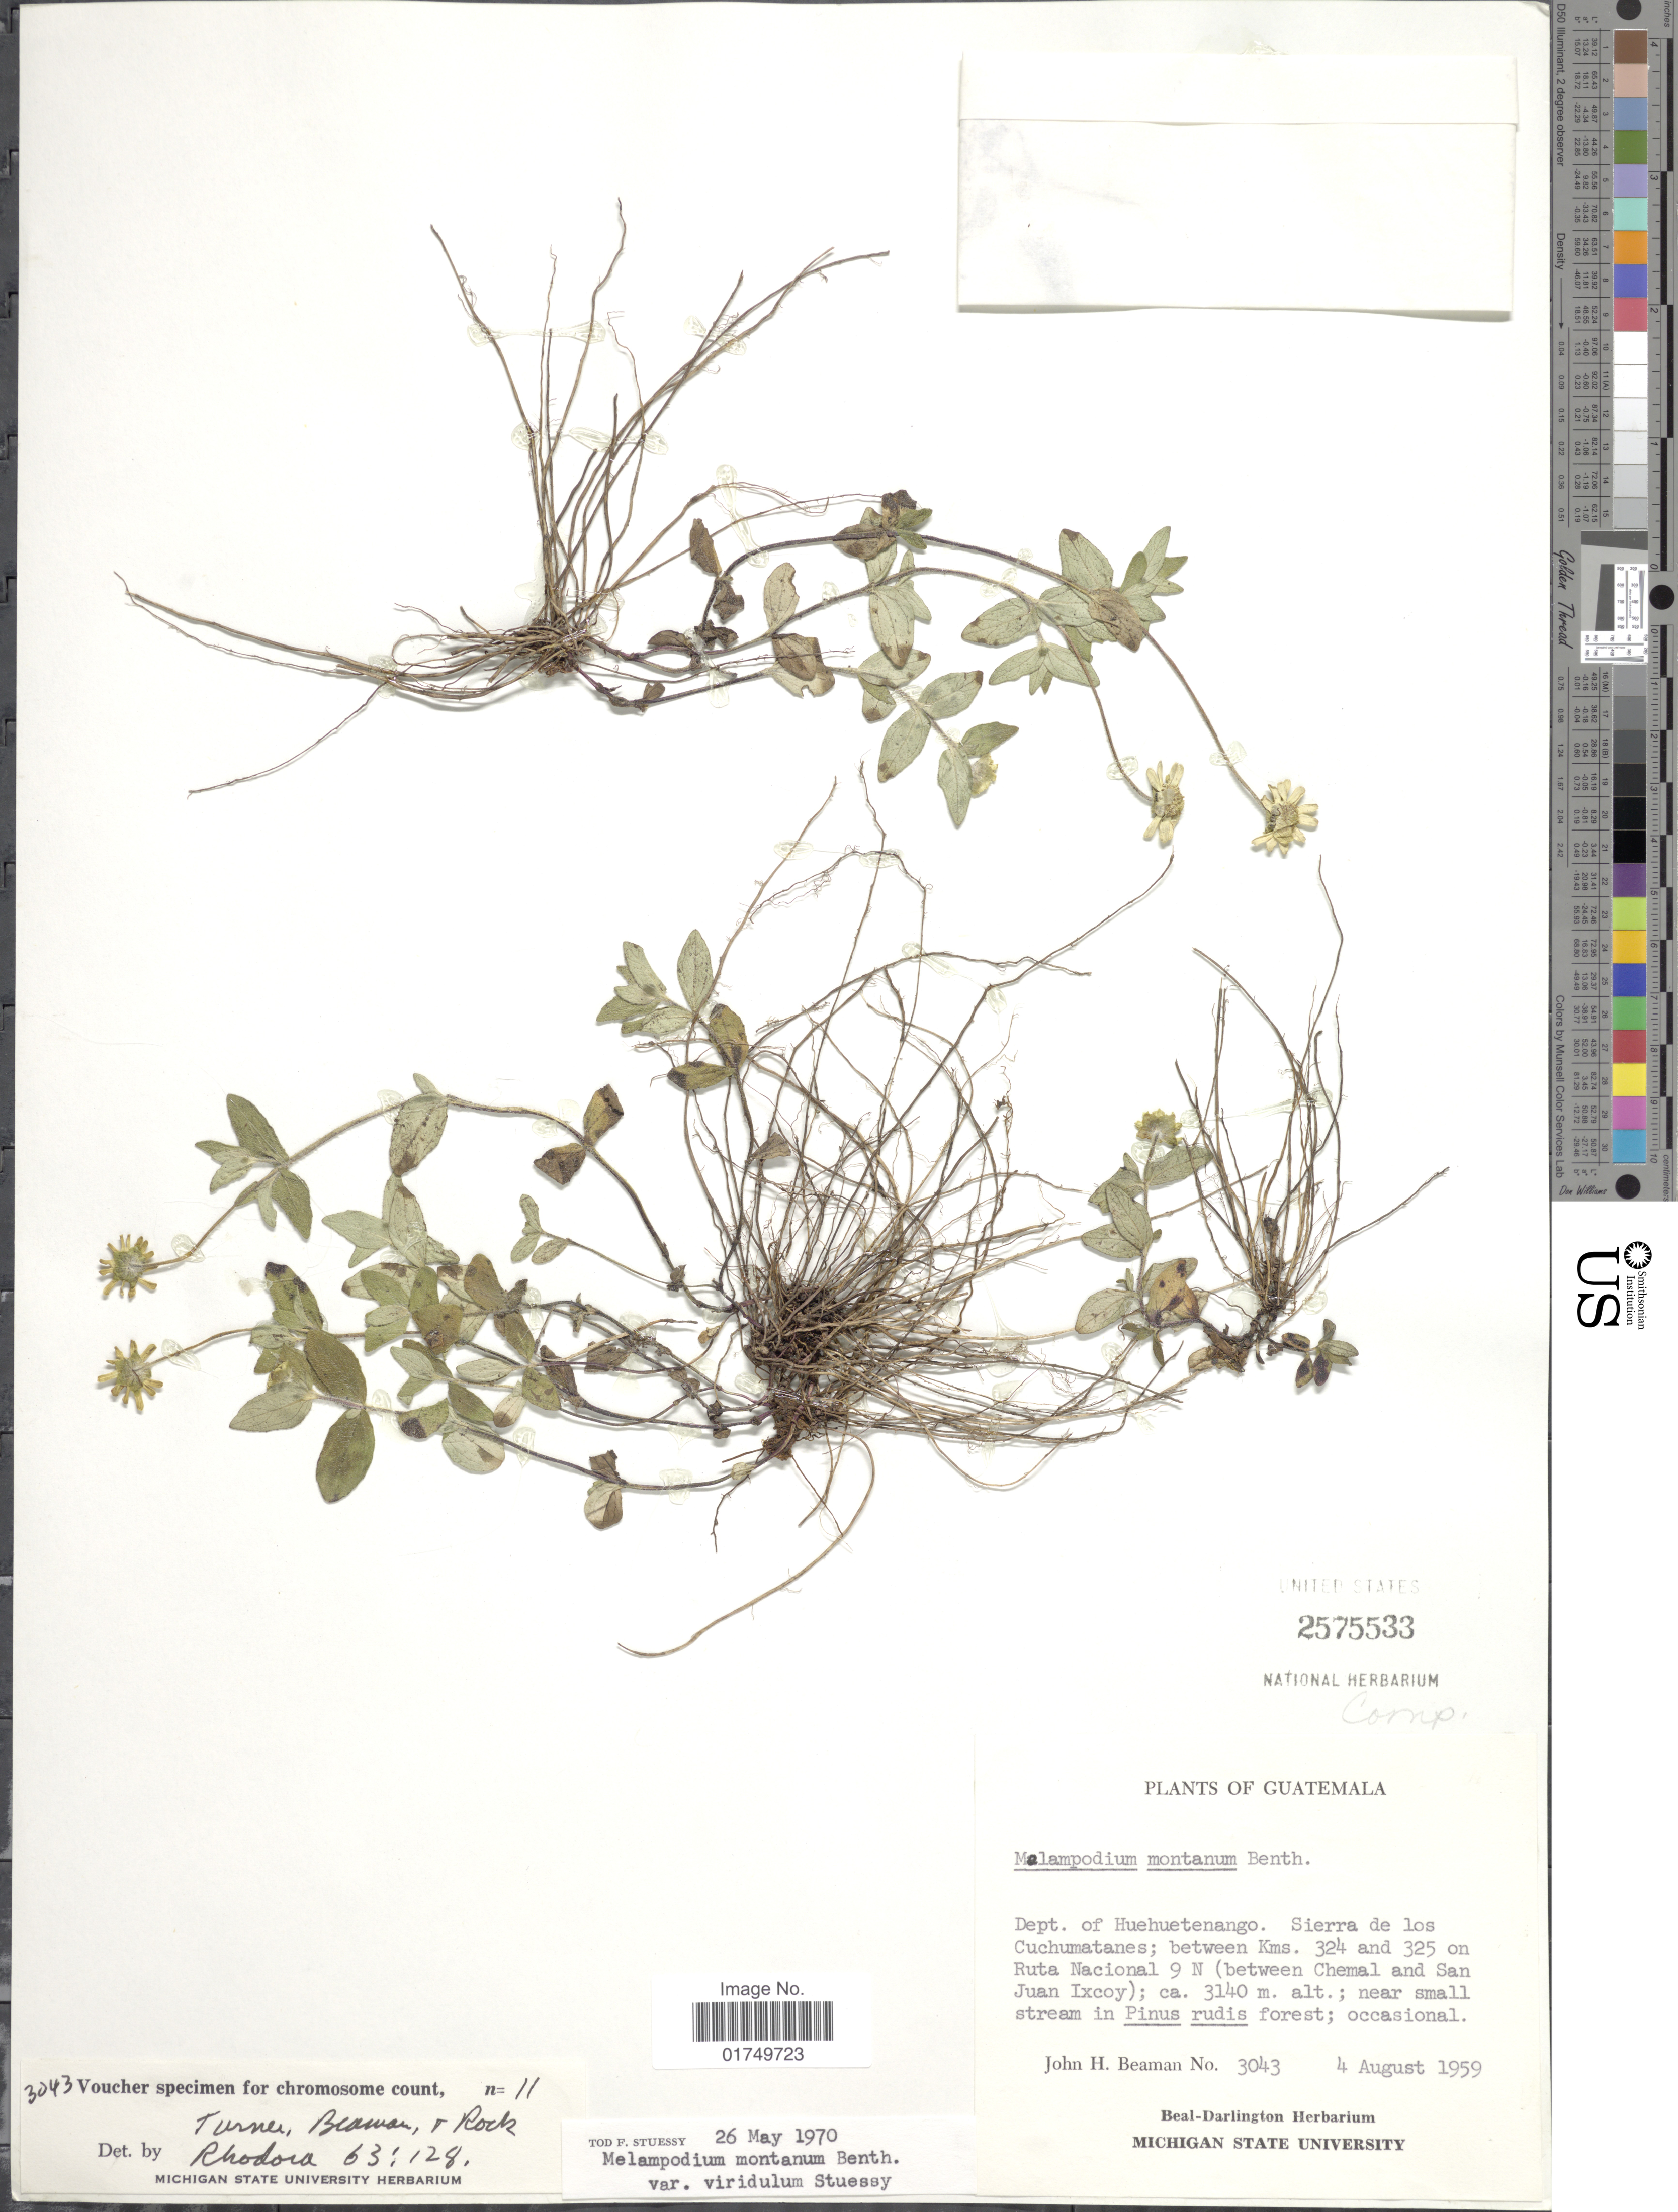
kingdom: Plantae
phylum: Tracheophyta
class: Magnoliopsida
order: Asterales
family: Asteraceae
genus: Melampodium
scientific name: Melampodium montanum var. viridulum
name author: Stuessy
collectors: J. H. Beaman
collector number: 3043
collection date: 1959-08-04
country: Guatemala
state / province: Huehuetenango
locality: Sierra de los Cuchumatanes; between Kms. 324 and 325 on Ruta Nacional 9 n (between Chemal and San Juan Ixcoy)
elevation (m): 3140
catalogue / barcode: US 2575533